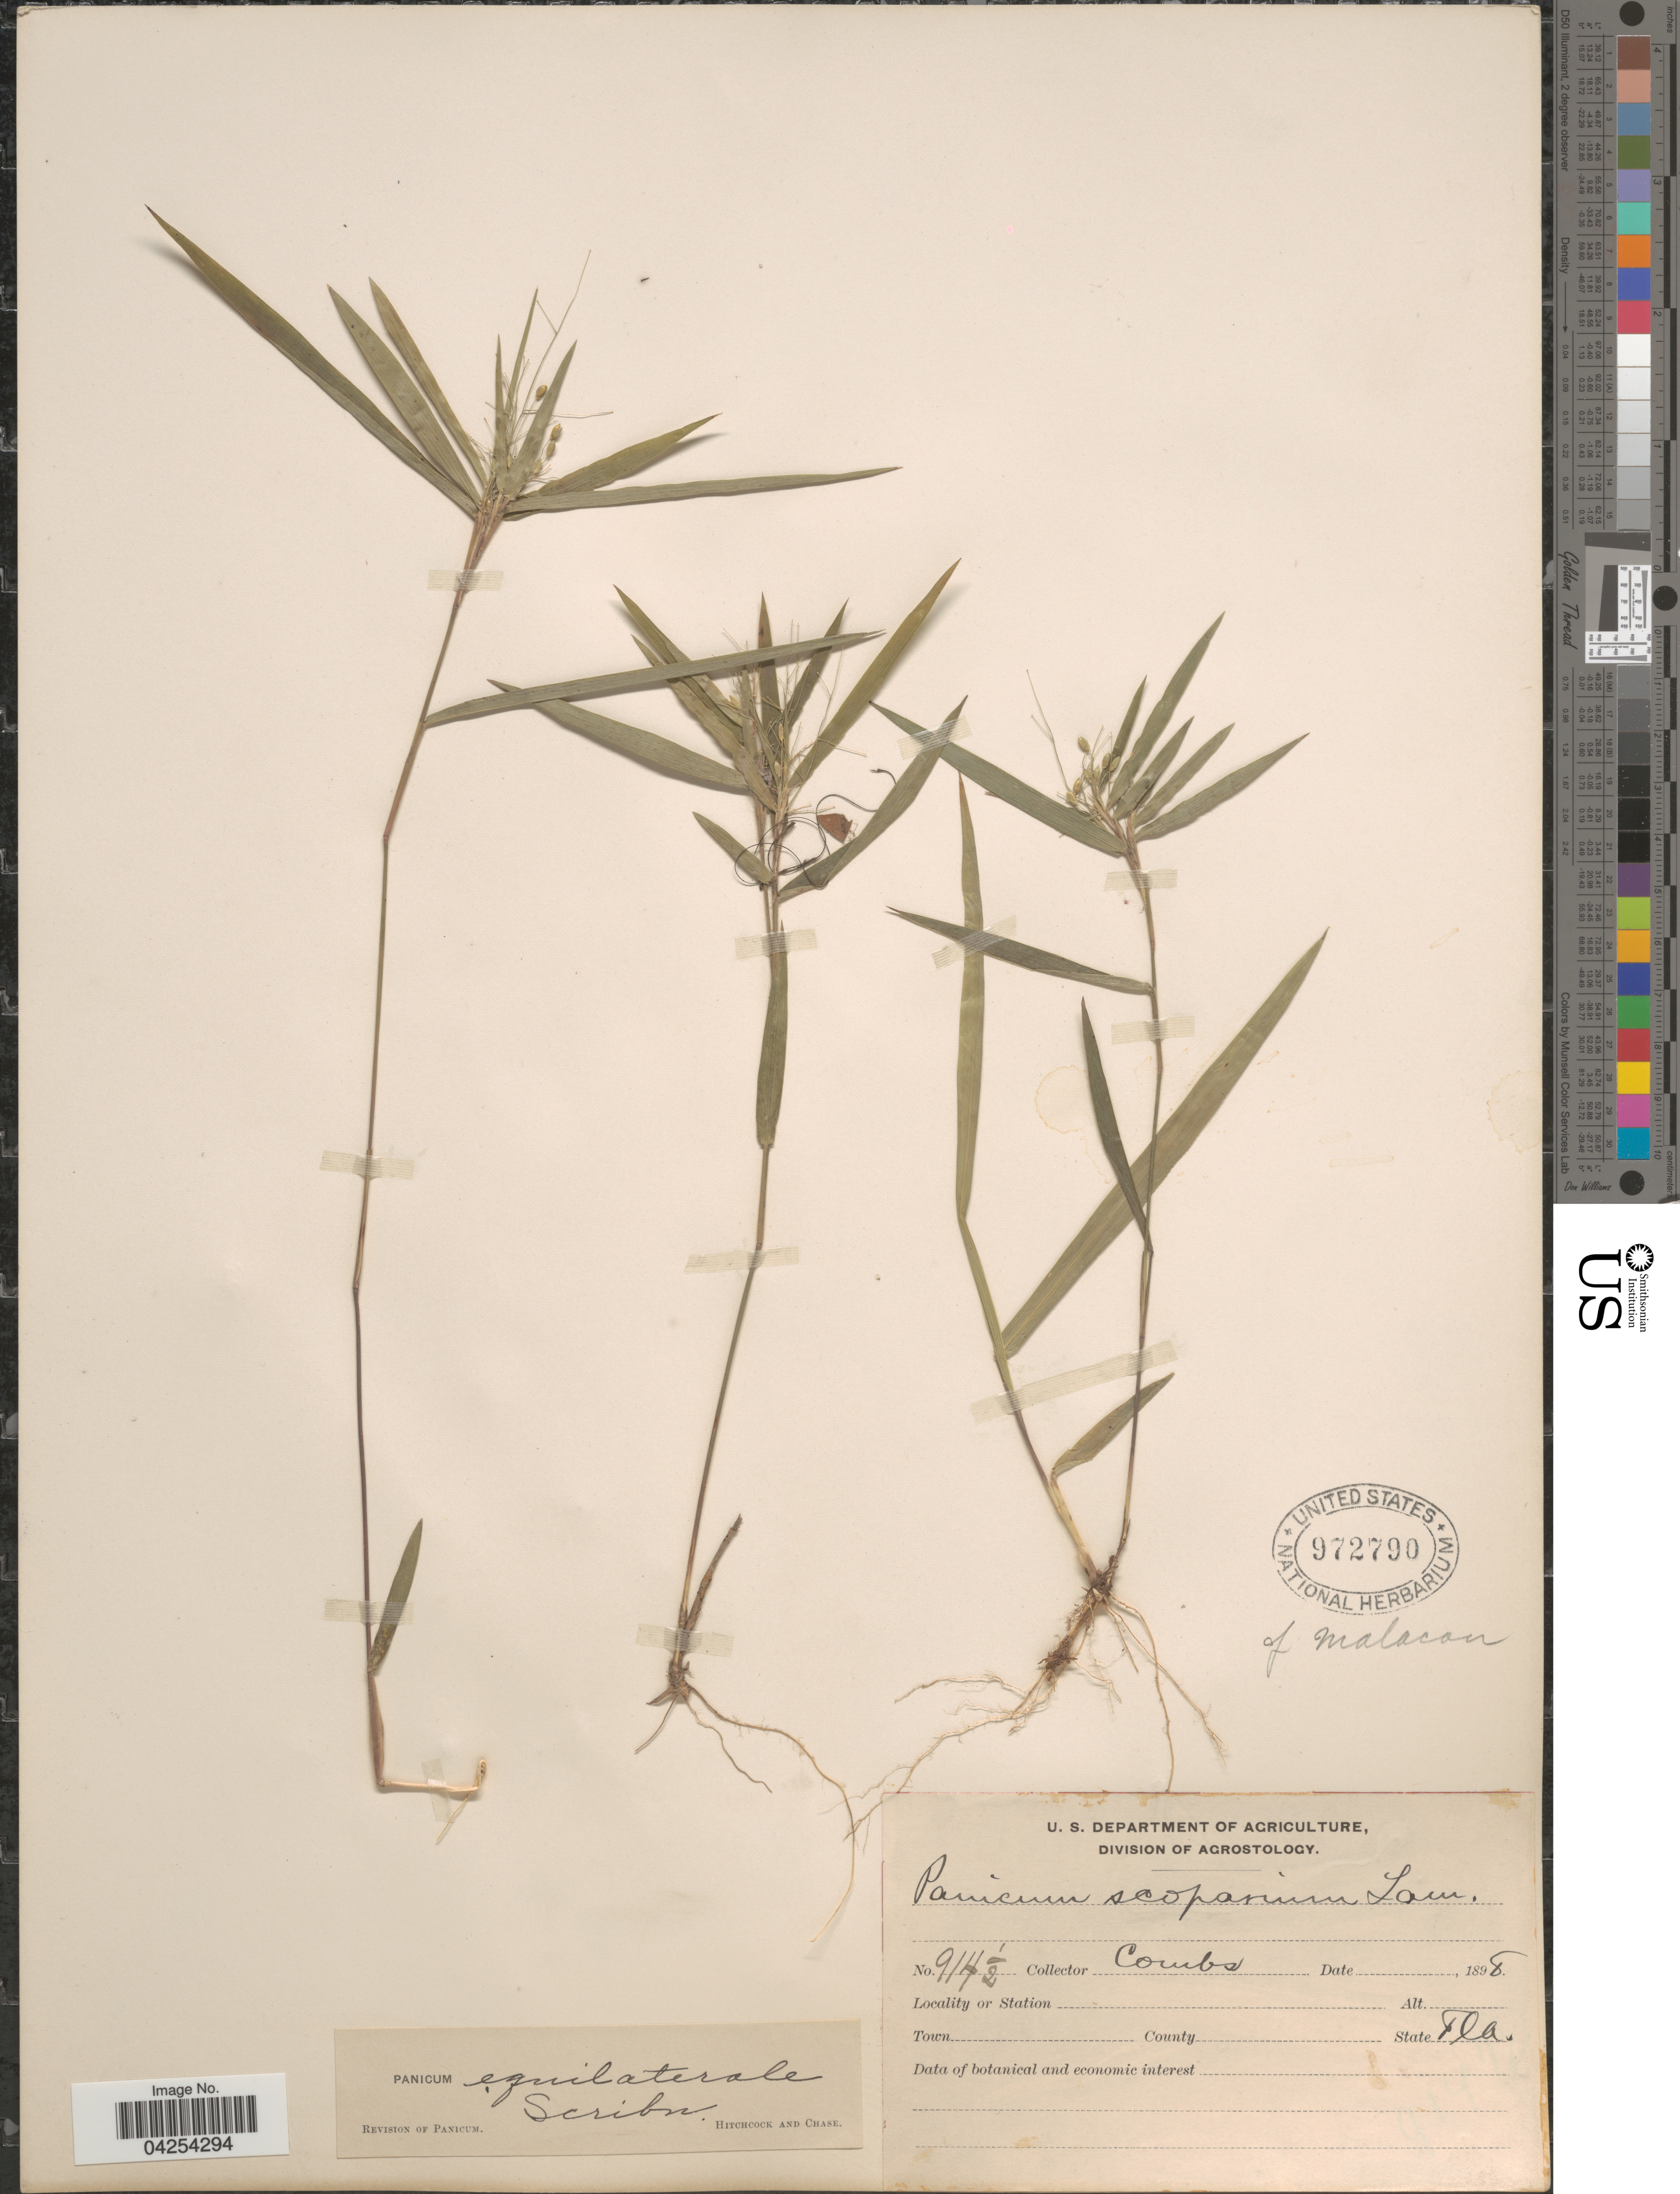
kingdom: Plantae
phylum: Tracheophyta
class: Liliopsida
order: Poales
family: Poaceae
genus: Dichanthelium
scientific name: Dichanthelium commutatum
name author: (Schult.) Gould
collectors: -. Combs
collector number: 914½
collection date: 1898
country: United States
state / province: Florida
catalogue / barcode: US 972790